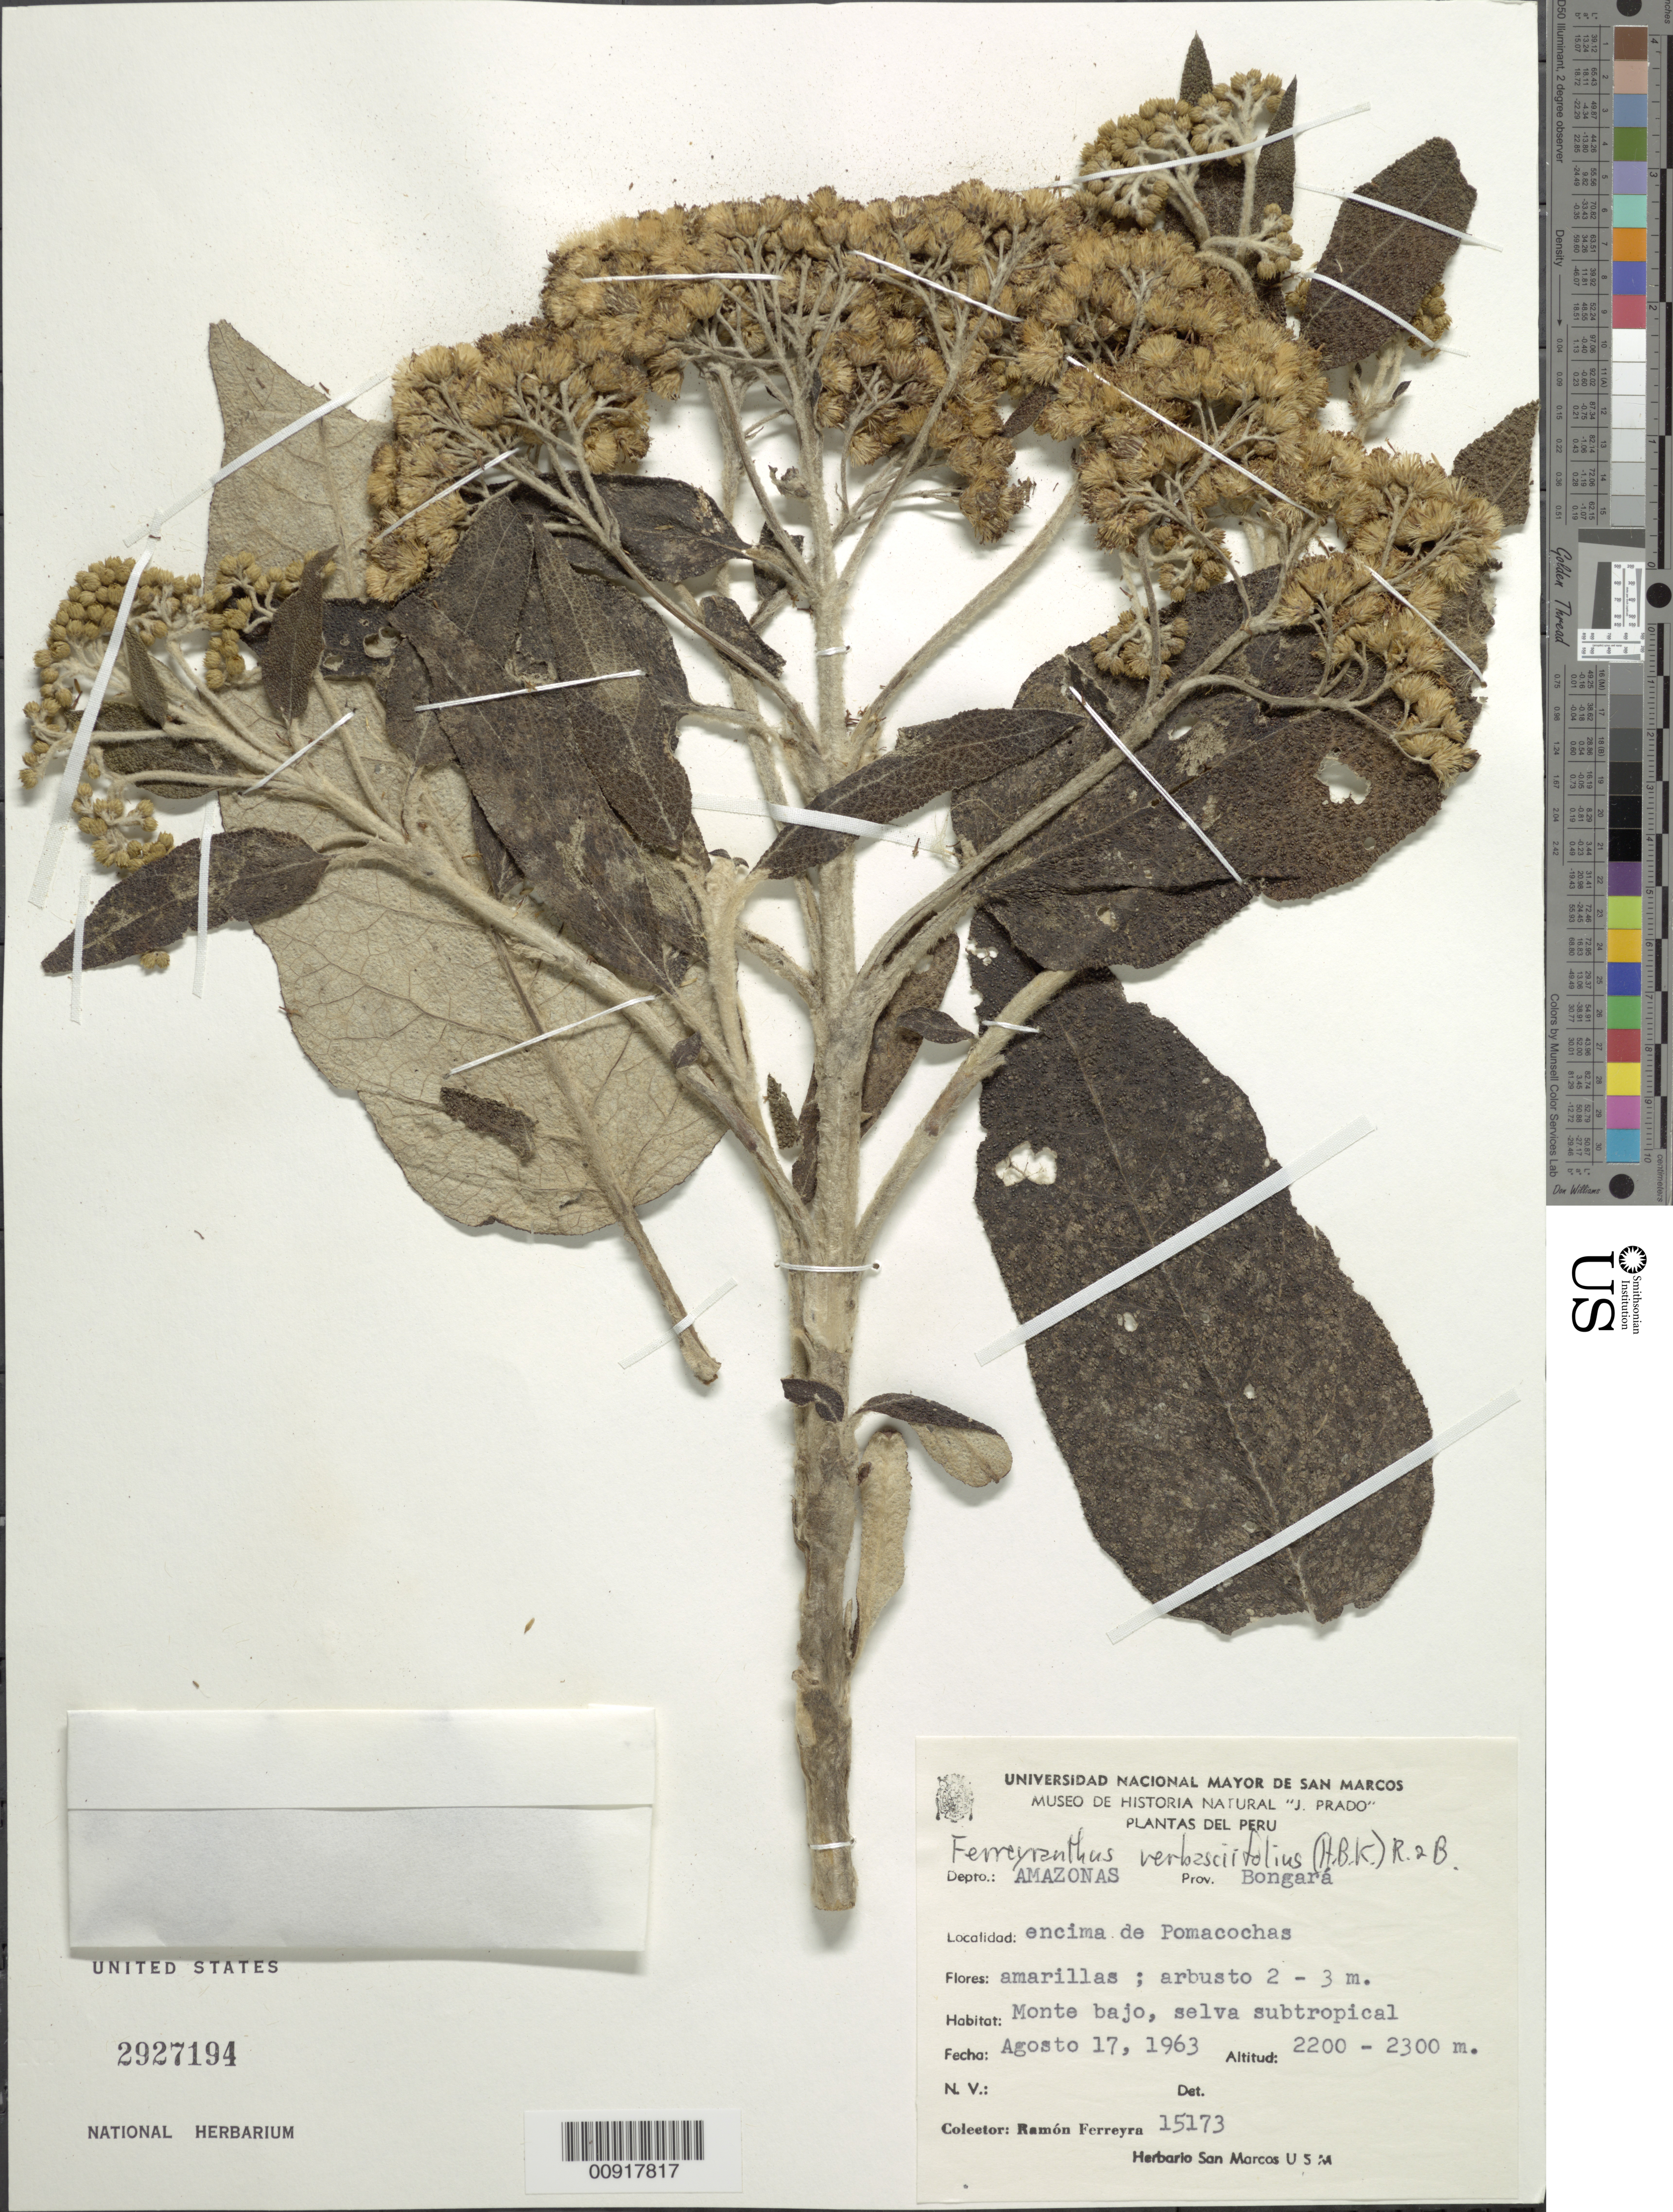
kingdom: Plantae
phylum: Tracheophyta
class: Magnoliopsida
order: Asterales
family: Asteraceae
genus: Ferreyranthus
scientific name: Ferreyranthus verbascifolius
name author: (Kunth) H. Rob. & Brettell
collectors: R. A. Ferreyra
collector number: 15173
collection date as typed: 17 August 1963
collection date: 1963-08-17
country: Peru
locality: Prov. Bongará, Dpto. Amazonas, encima de Pomacochas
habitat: Monte bajo, selva subtropical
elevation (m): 2200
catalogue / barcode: US 2927194